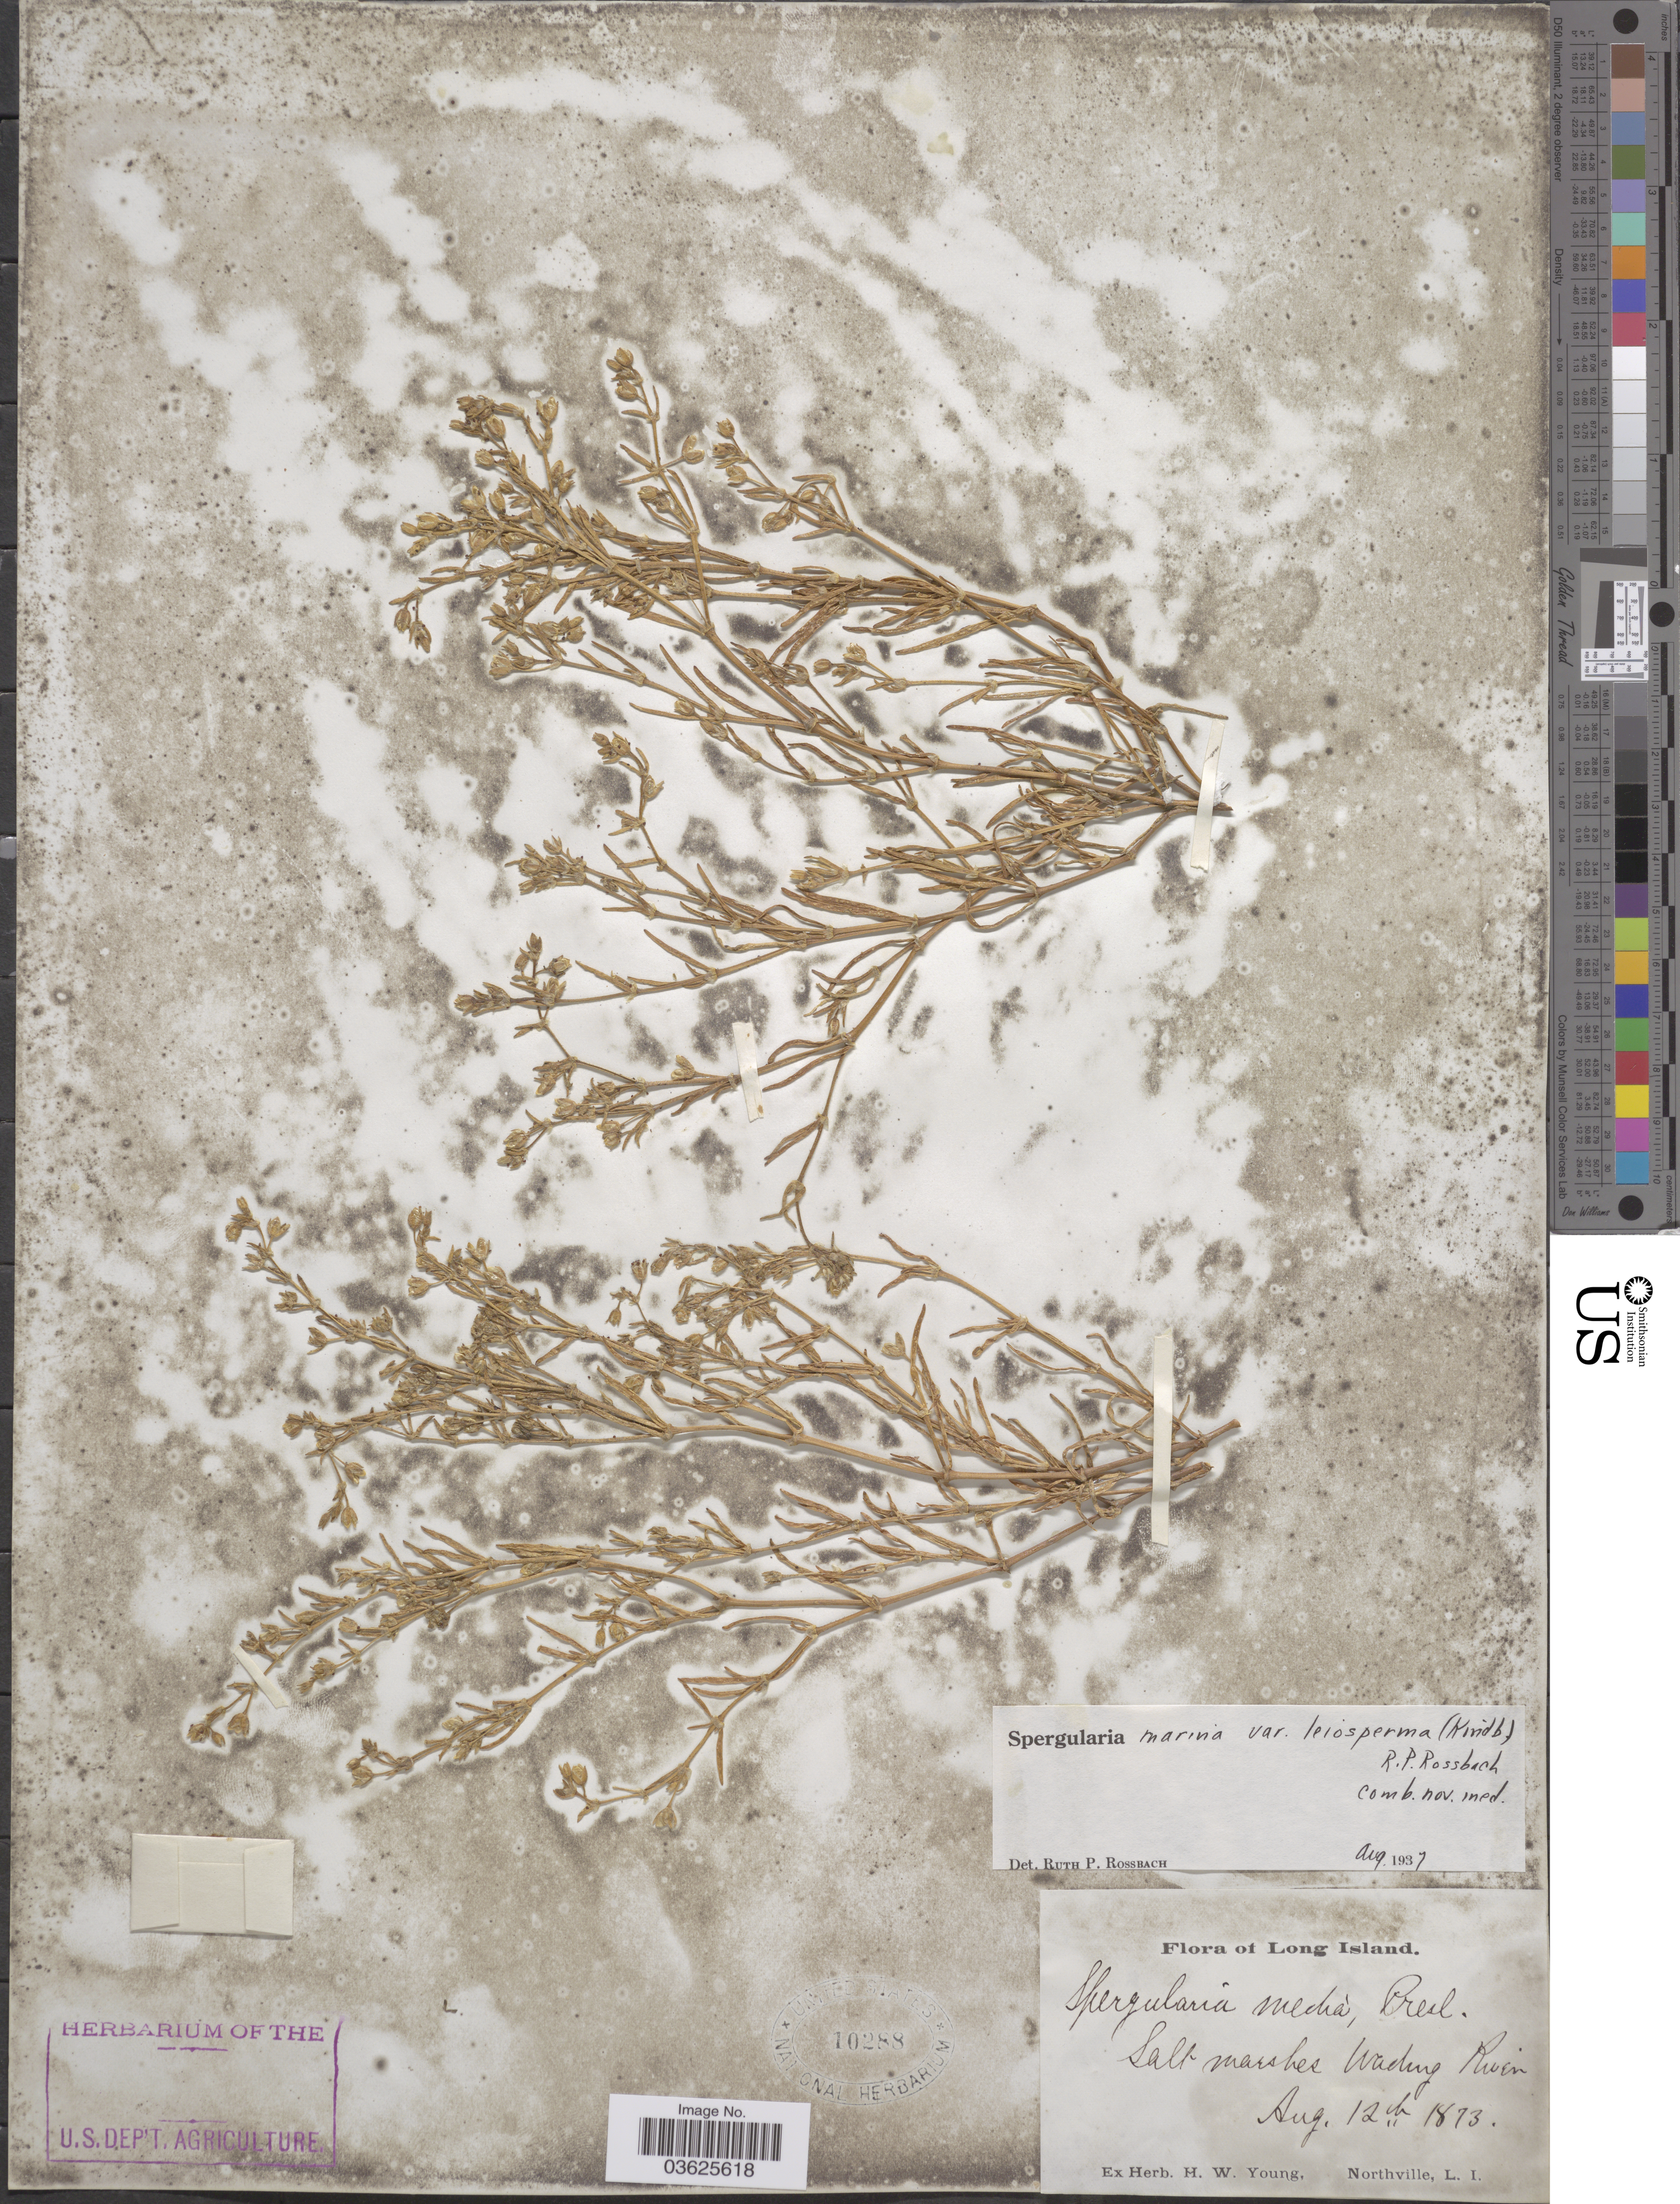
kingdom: Plantae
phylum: Tracheophyta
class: Magnoliopsida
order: Caryophyllales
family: Caryophyllaceae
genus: Spergularia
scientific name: Spergularia marina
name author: (L.) Griseb.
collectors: ex herb. H.W. Young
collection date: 1873-08-12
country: United States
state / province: New York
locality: Long Island. Salt marshes Wading River.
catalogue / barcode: US 10288